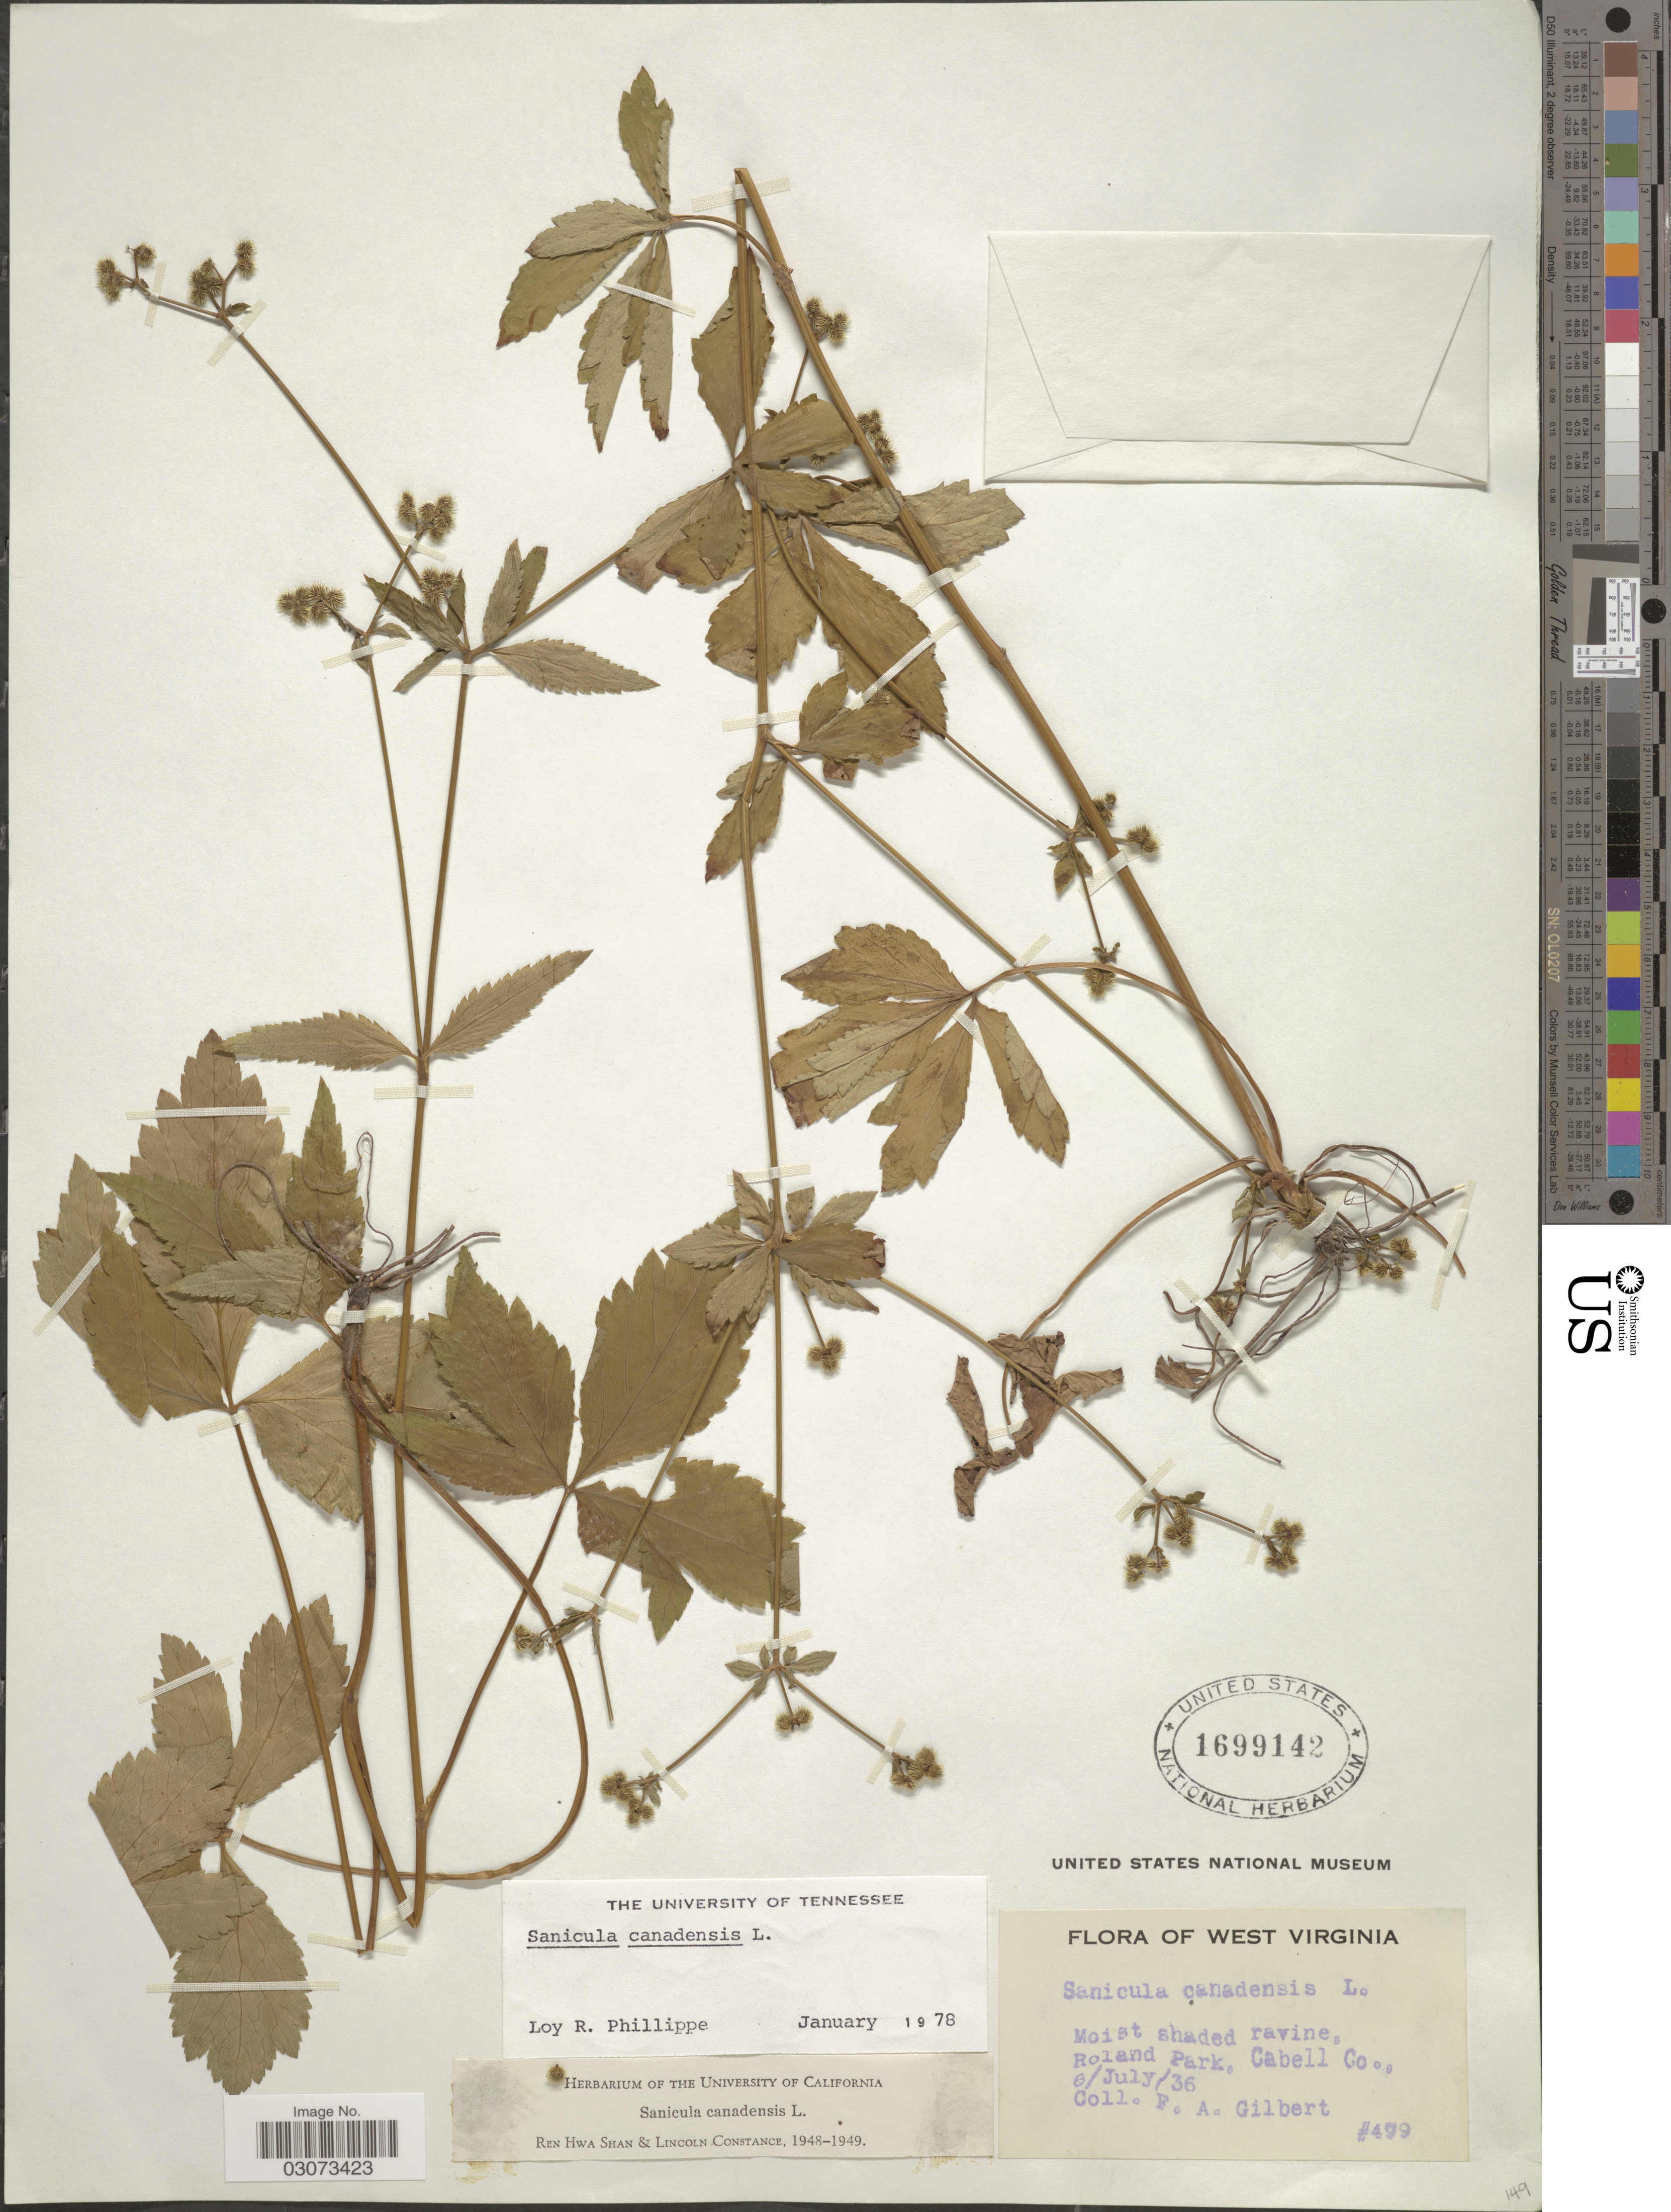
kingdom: Plantae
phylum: Tracheophyta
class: Magnoliopsida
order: Apiales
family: Apiaceae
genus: Sanicula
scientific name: Sanicula canadensis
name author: L.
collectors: F. A. Gilbert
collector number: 479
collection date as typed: Transcribed d/m/y: 6/7/36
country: United States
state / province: West Virginia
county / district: Cabell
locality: Roland Park, Cabell Co.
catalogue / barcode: US 1699142